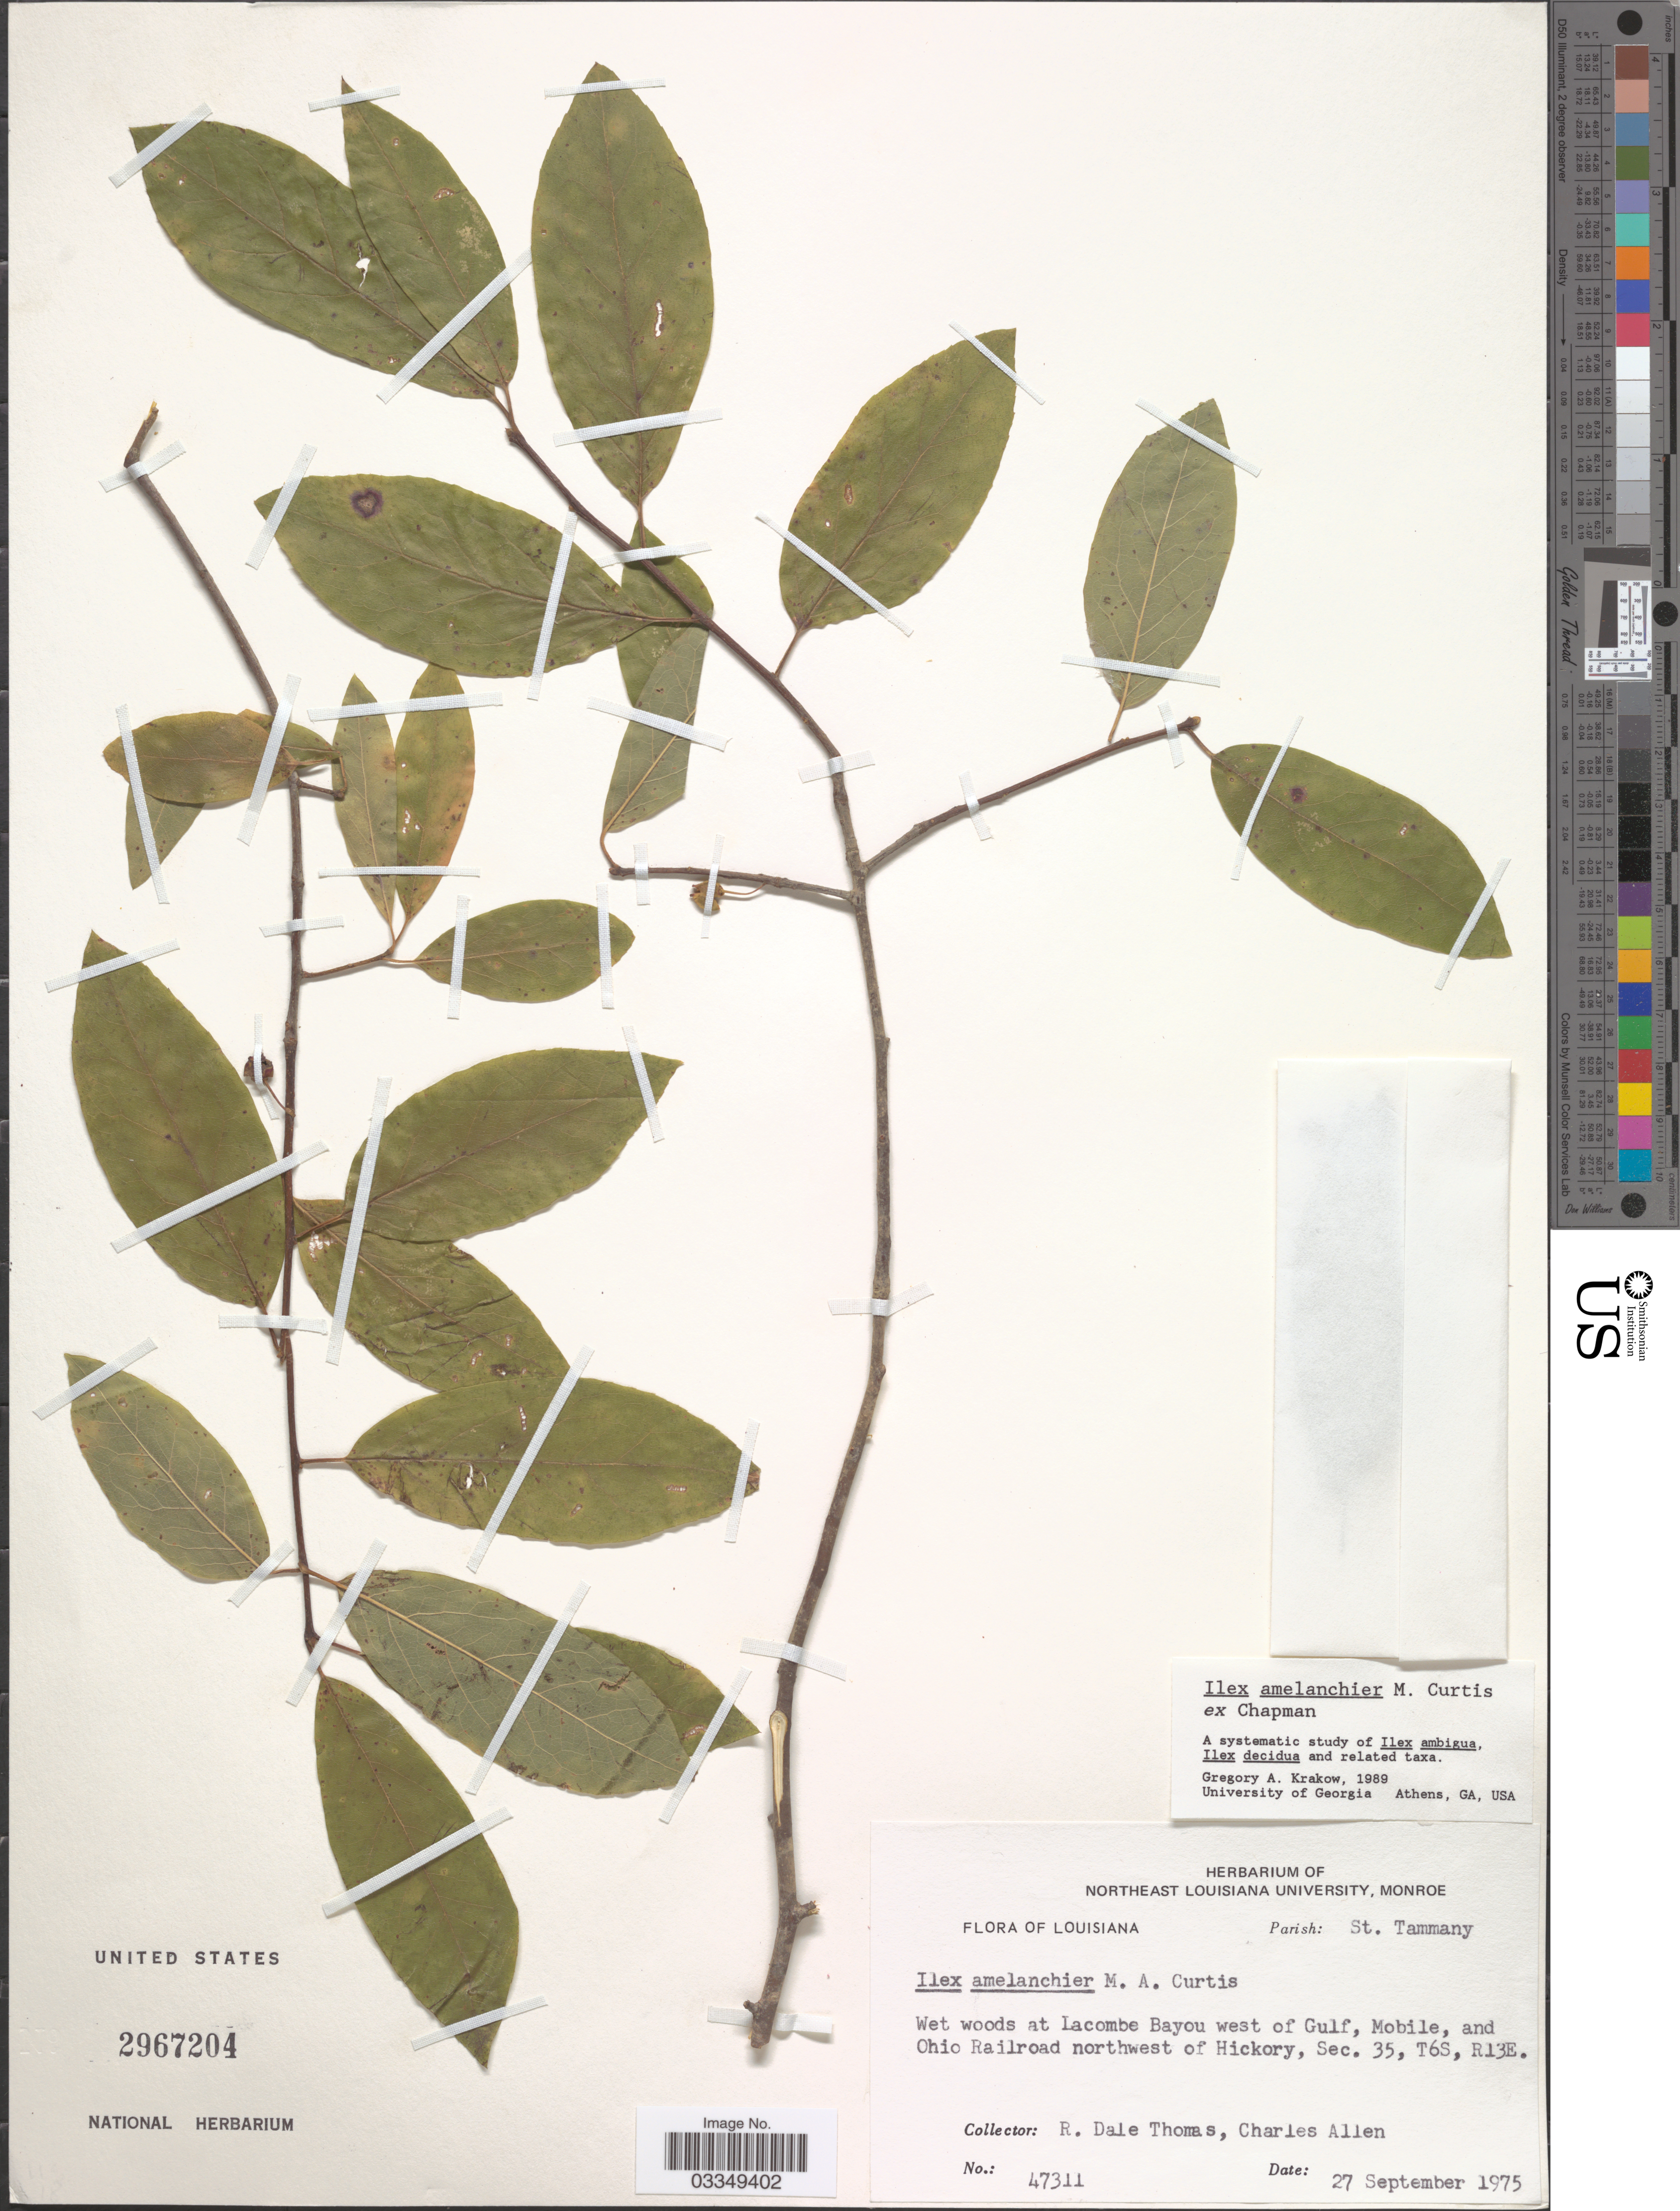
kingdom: Plantae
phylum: Tracheophyta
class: Magnoliopsida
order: Aquifoliales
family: Aquifoliaceae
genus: Ilex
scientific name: Ilex amelanchier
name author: M.A. Curtis ex Chapm.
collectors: R. Thomas & C. Allen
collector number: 47311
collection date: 1975-09-27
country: United States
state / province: Louisiana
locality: Parish: St. Tammany. Wet woods at Lacombe Bayou west of Gulf, Mobile, and Ohio Railroad northwest of Hickory, Sec. 35, T6S, R13E.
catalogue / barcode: US 2967204